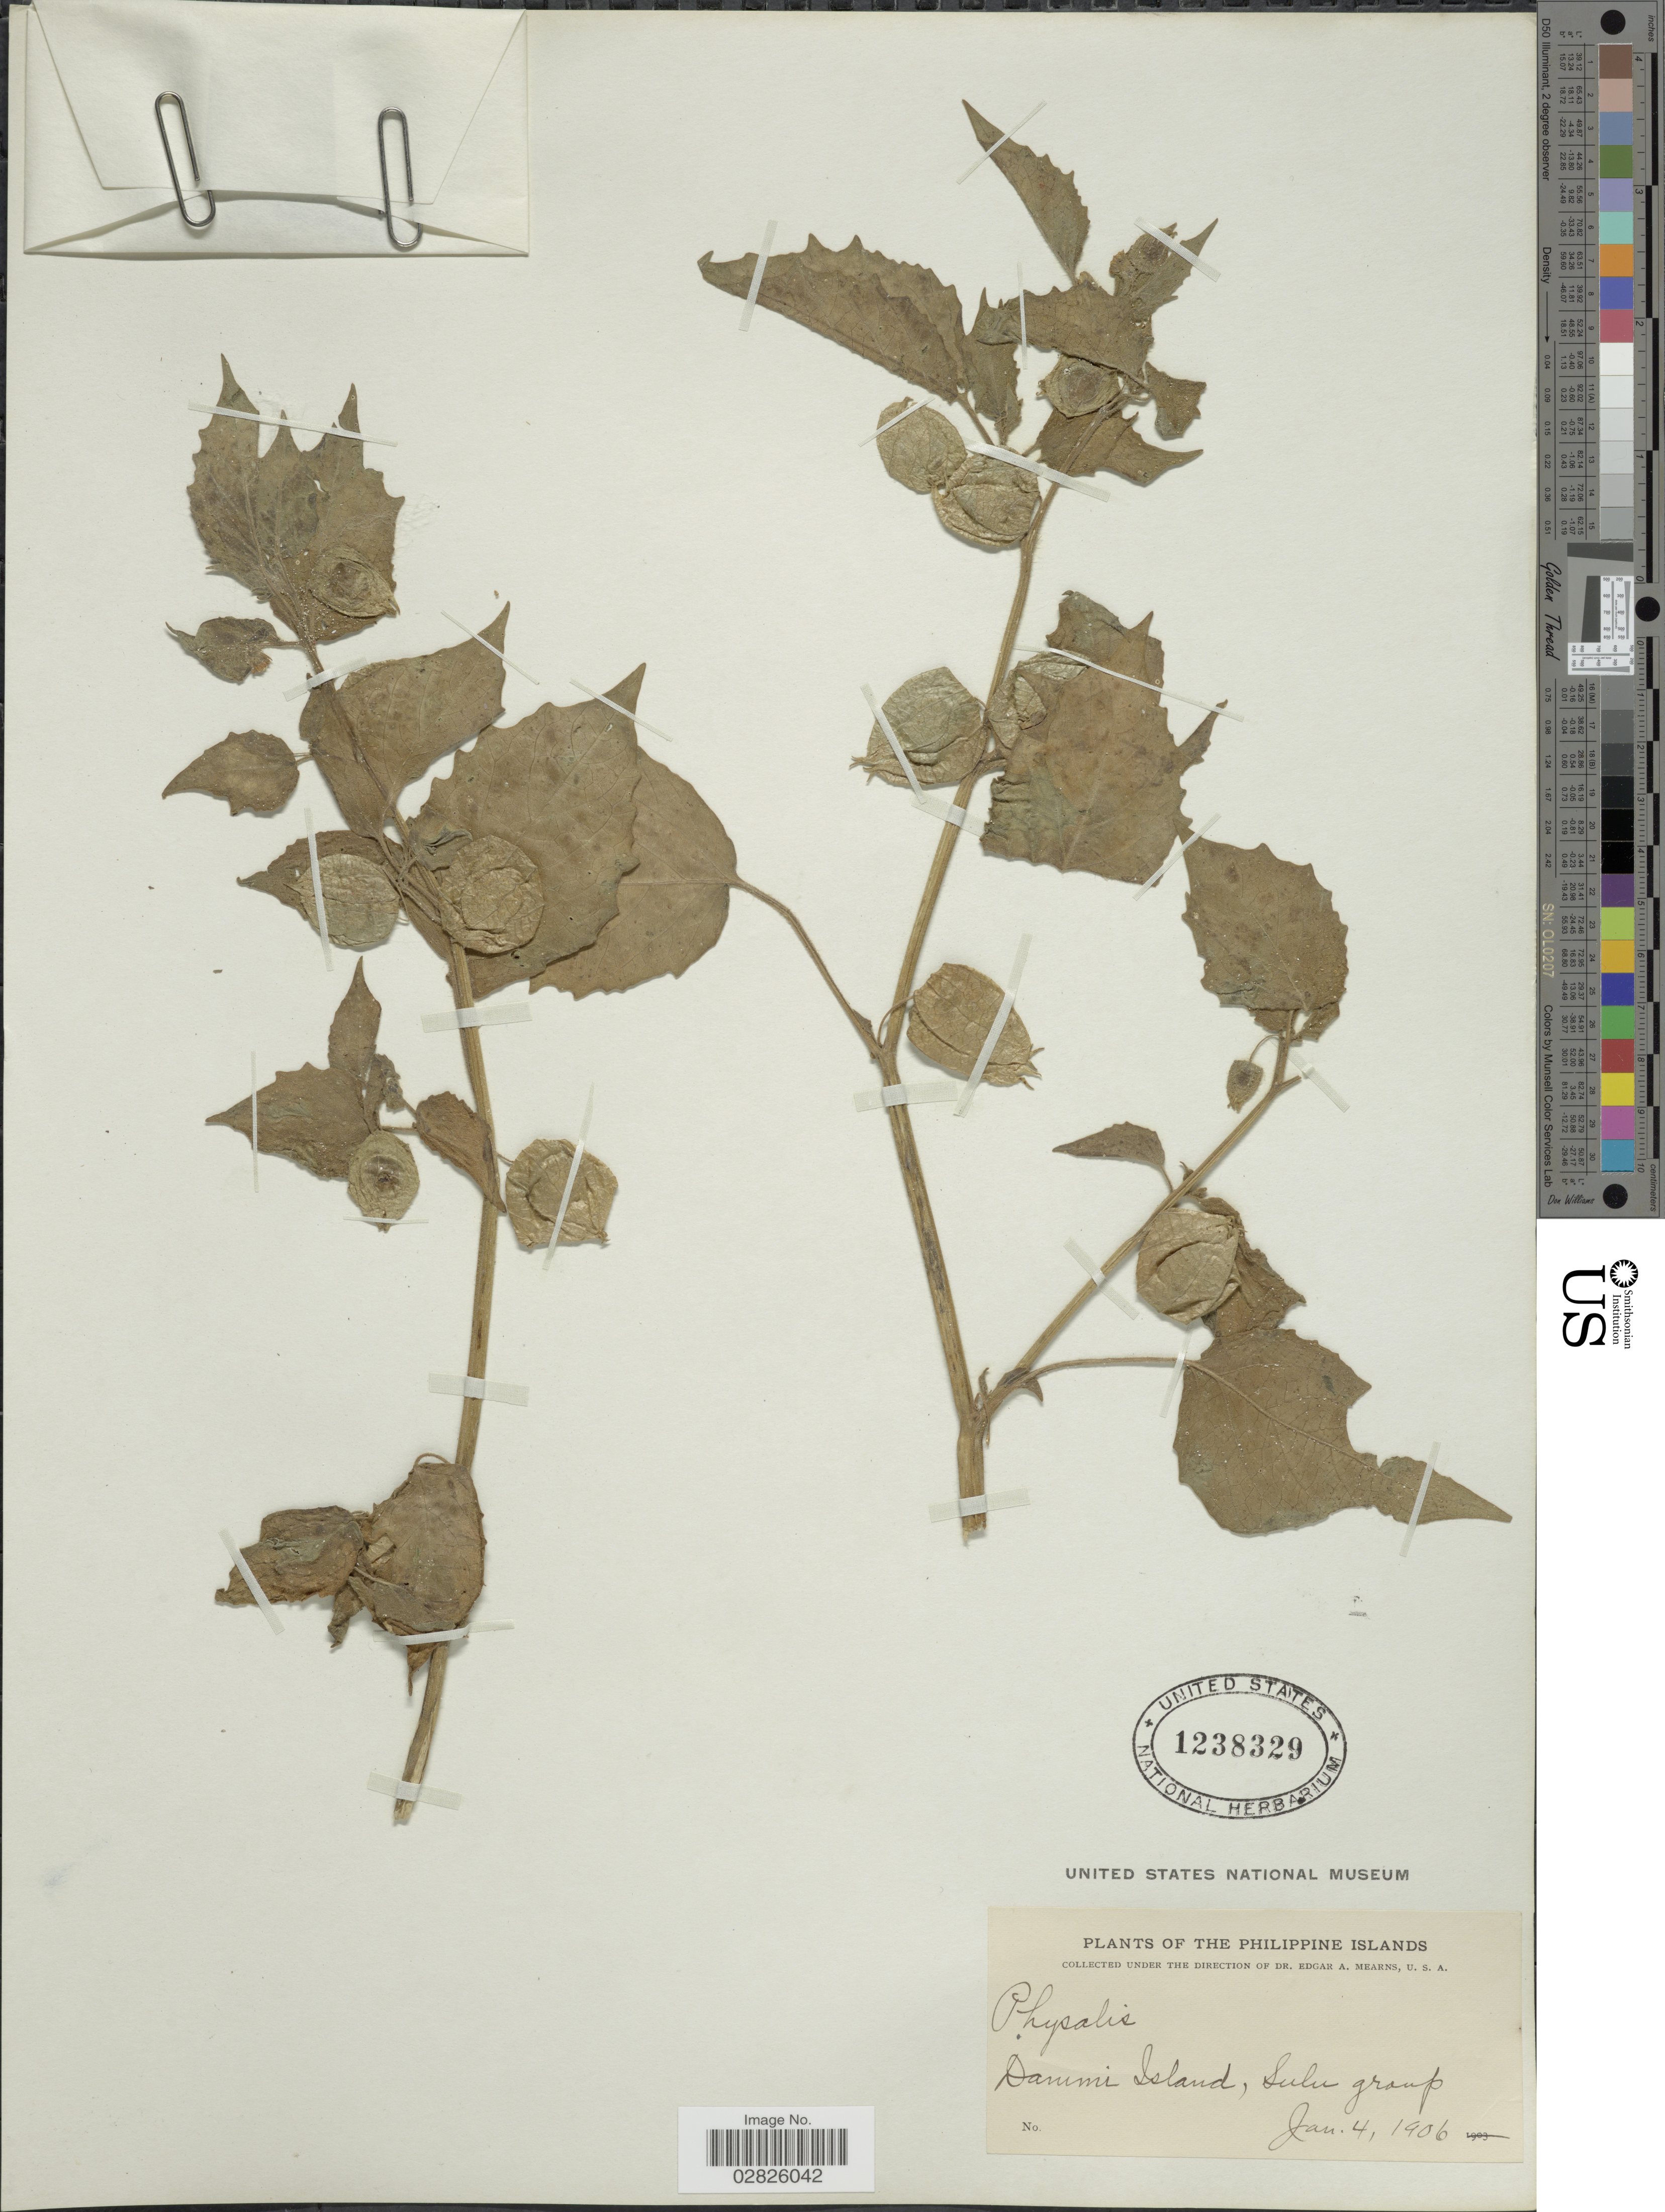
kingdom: Plantae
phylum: Tracheophyta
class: Magnoliopsida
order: Solanales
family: Solanaceae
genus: Physalis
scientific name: Physalis sp.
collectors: E. A. Mearns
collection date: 1906-01-04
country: Philippines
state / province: Muslim Mindanao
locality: Dammi Island, Sulu group.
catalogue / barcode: US 1238329